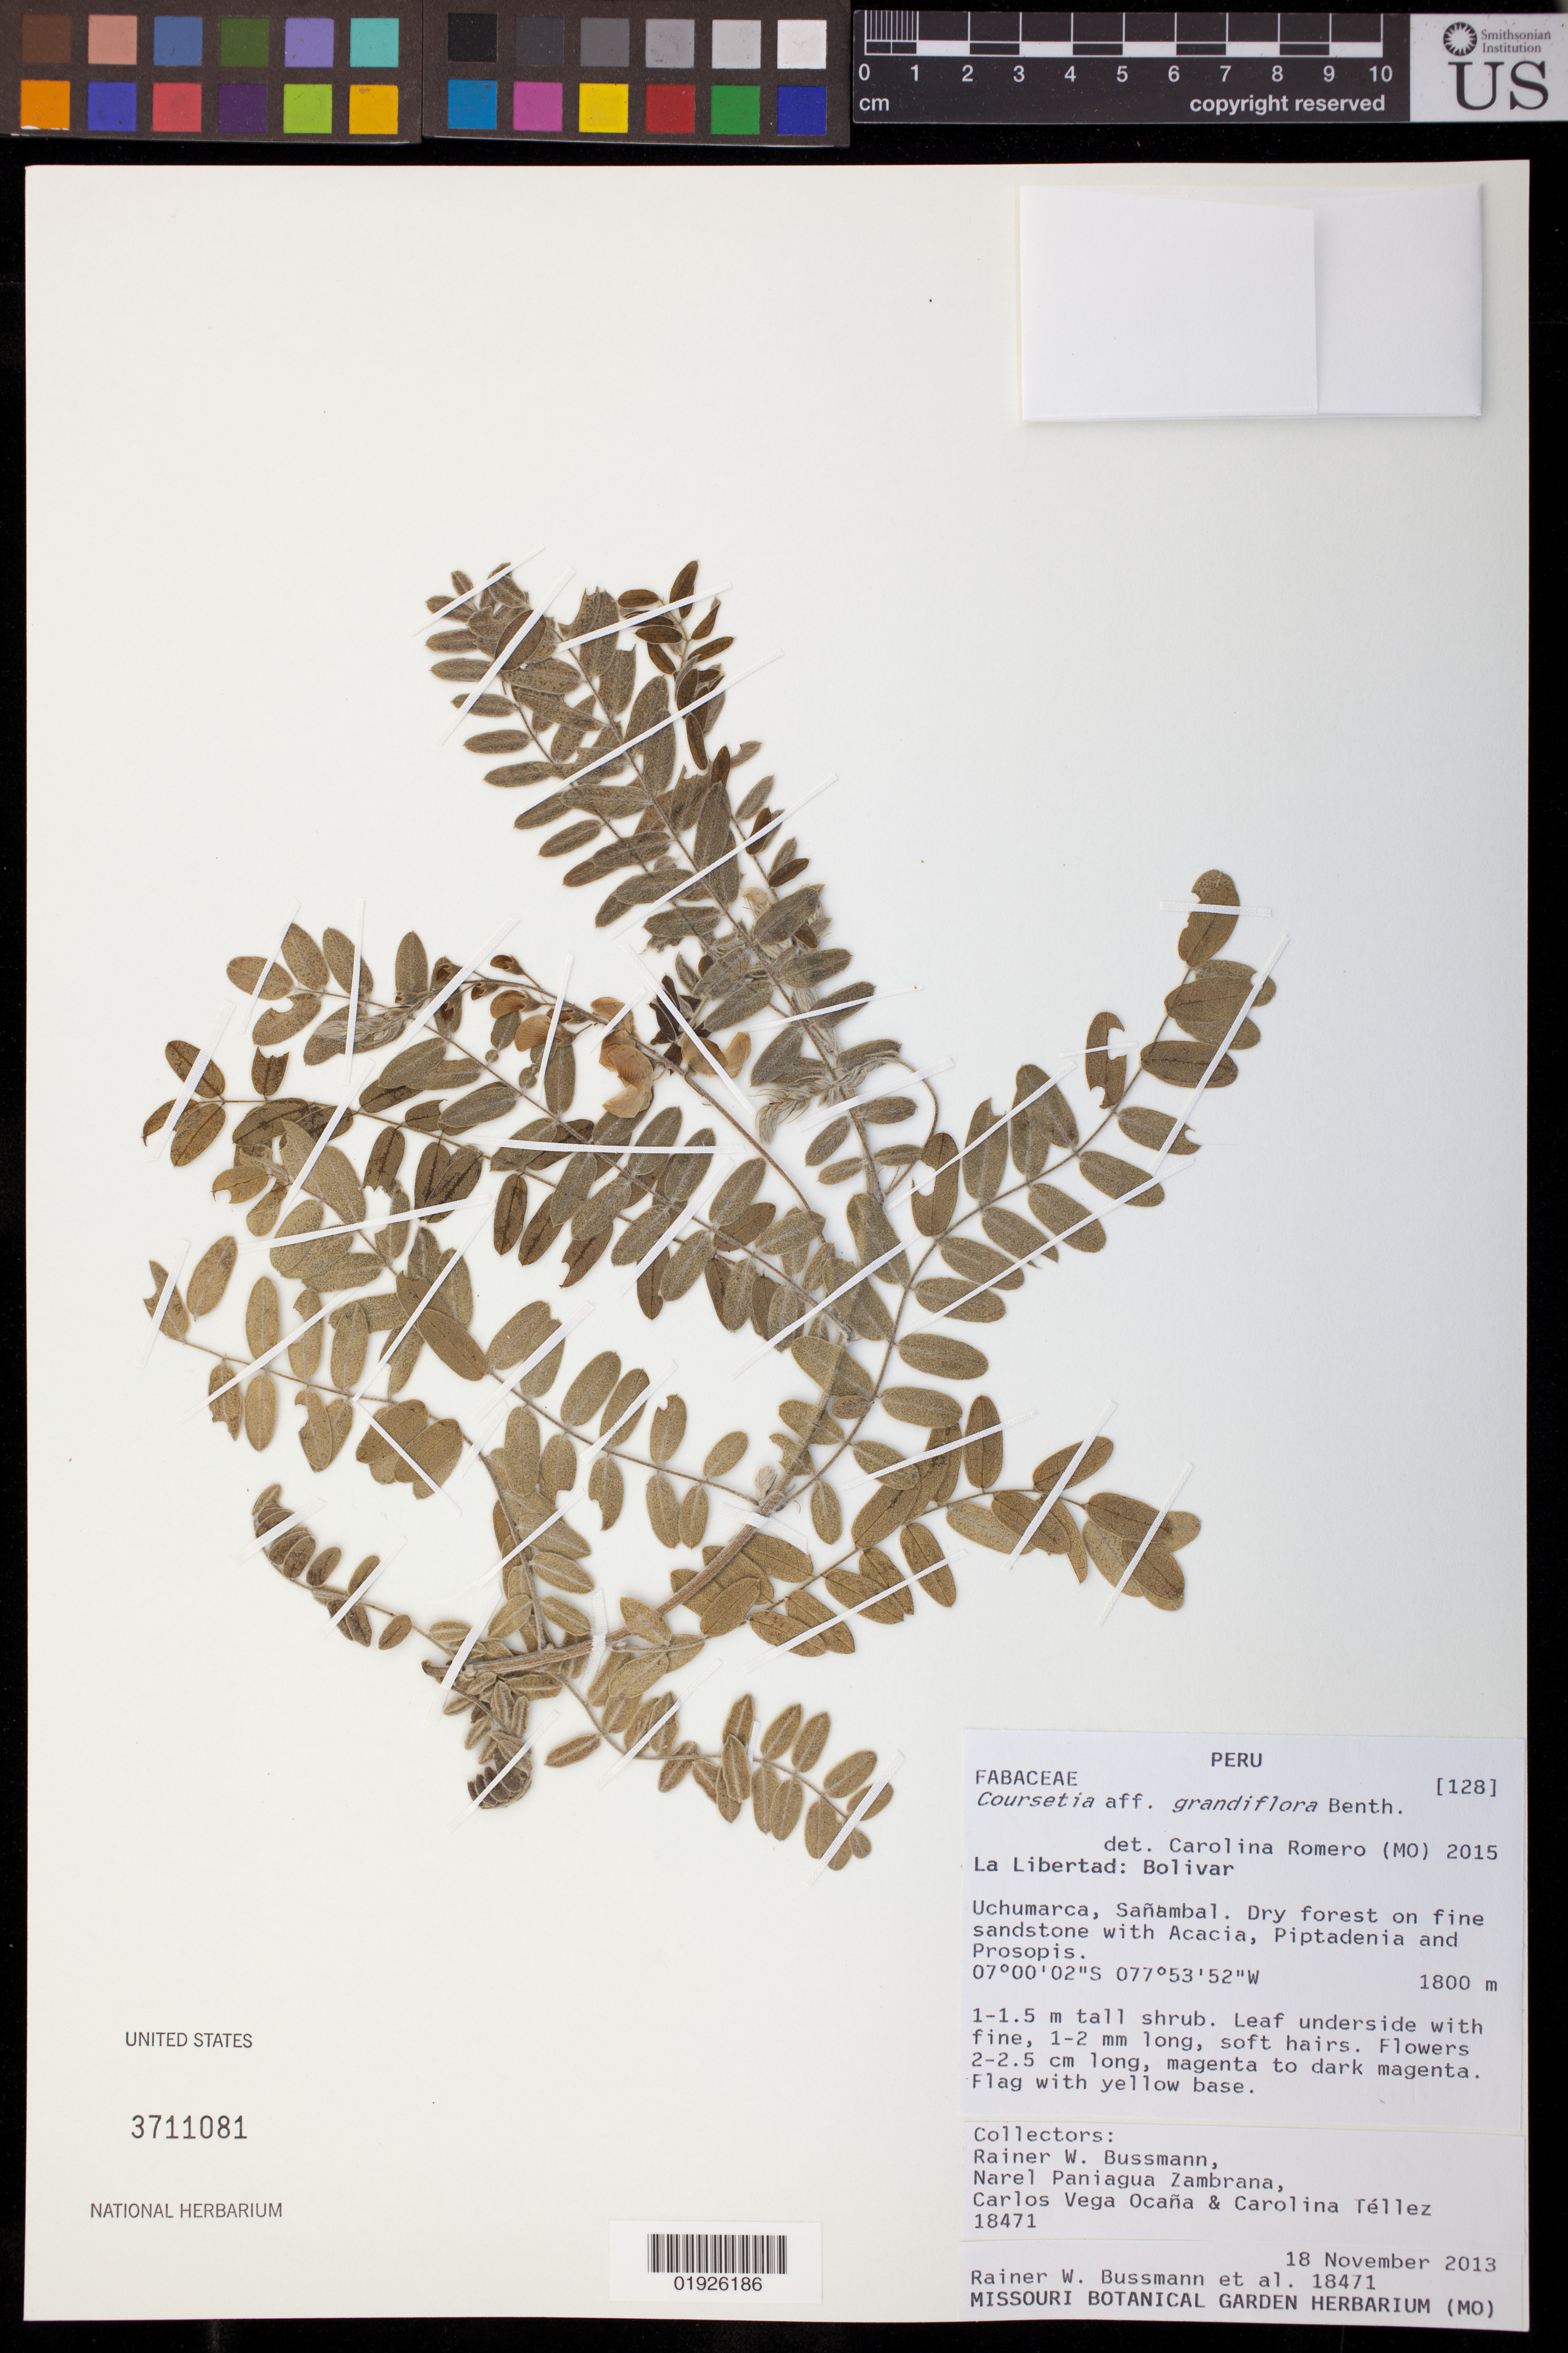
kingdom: Plantae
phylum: Tracheophyta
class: Magnoliopsida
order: Fabales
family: Fabaceae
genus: Coursetia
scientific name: Coursetia grandiflora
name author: Benth.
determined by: Romero, Carolina, (MO), Missouri Botanical Garden (UNITED STATES)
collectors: R. W. Bussmann, N. Paniagua Zambrana, C. Vega Ocaña & C. Téllez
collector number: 18471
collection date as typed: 18 November 2013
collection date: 2013-11-18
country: Peru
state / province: La Libertad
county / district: Bolivar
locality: Uchumarca, Sañambal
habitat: Dry forest on fine sandstone.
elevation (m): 1800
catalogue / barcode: US 3711081